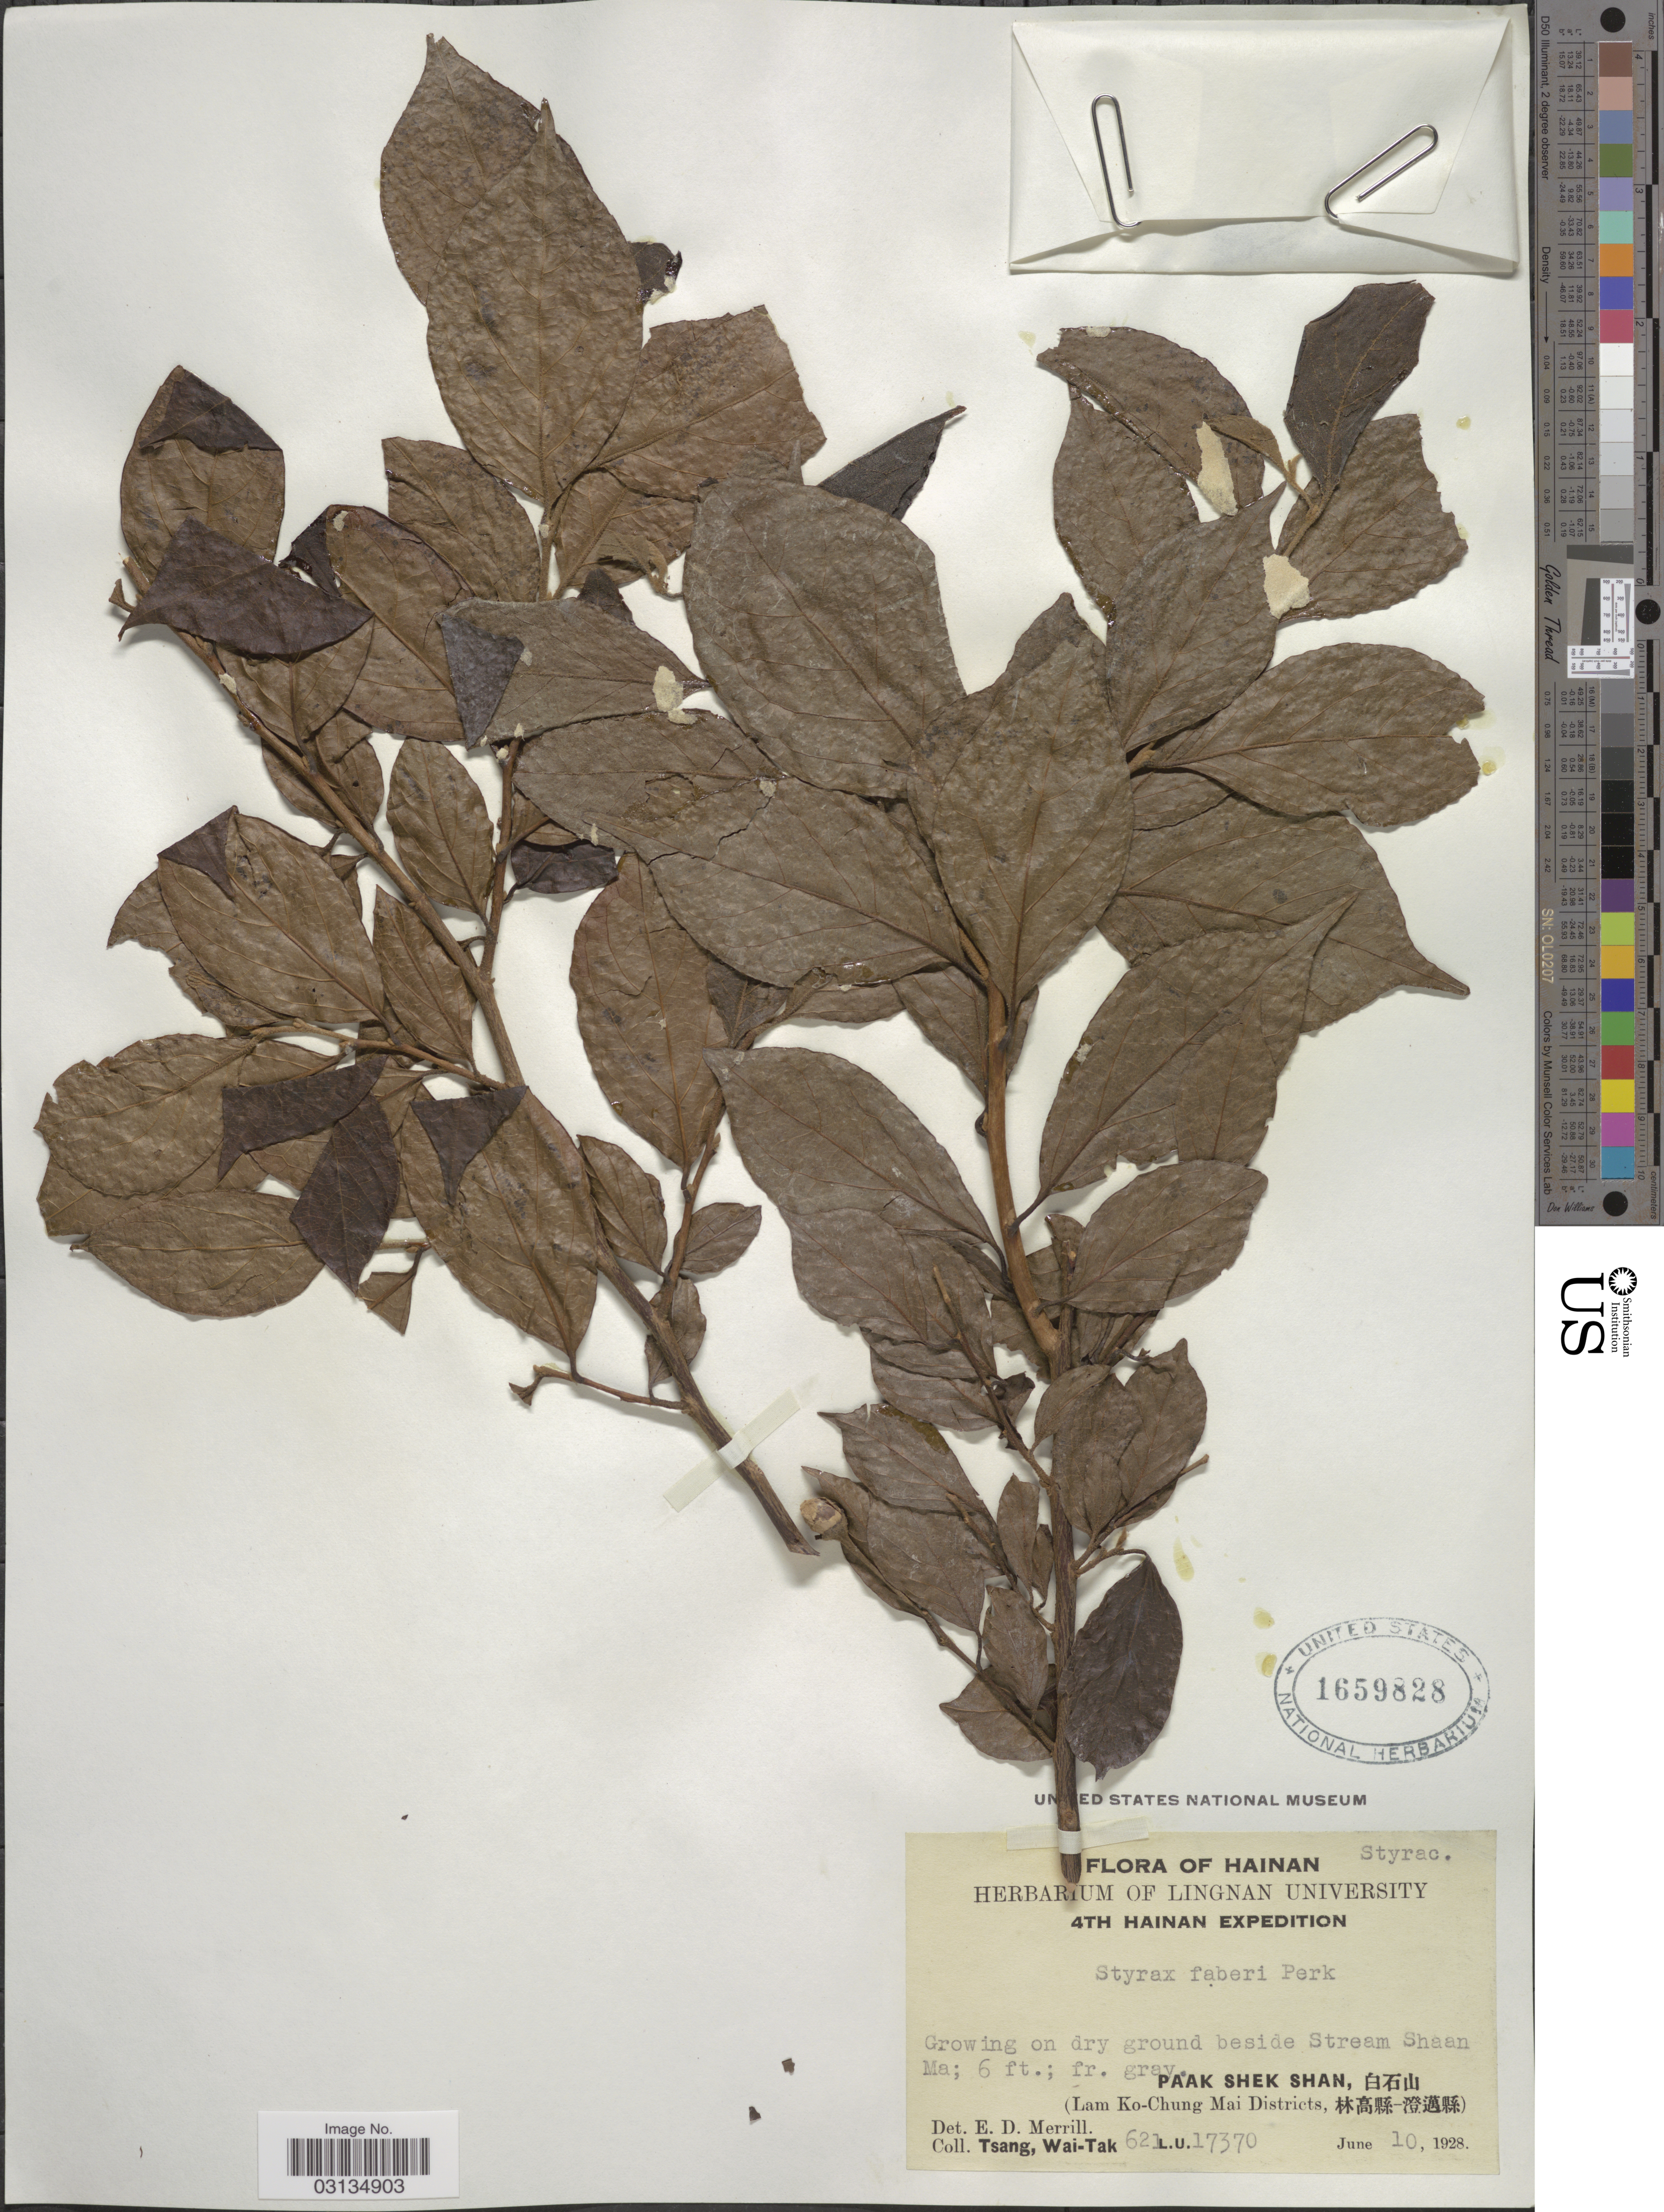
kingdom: Plantae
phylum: Tracheophyta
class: Magnoliopsida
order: Ericales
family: Styracaceae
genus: Styrax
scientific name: Styrax faberi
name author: Perkins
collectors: W. T. Tsang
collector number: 621L.U.17370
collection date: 1928-06-10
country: China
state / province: Hainan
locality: Beside Stream Shaan Ma. Paak Shek Shan. (Lam Ko-Chung Mai Districts).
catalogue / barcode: US 1659828